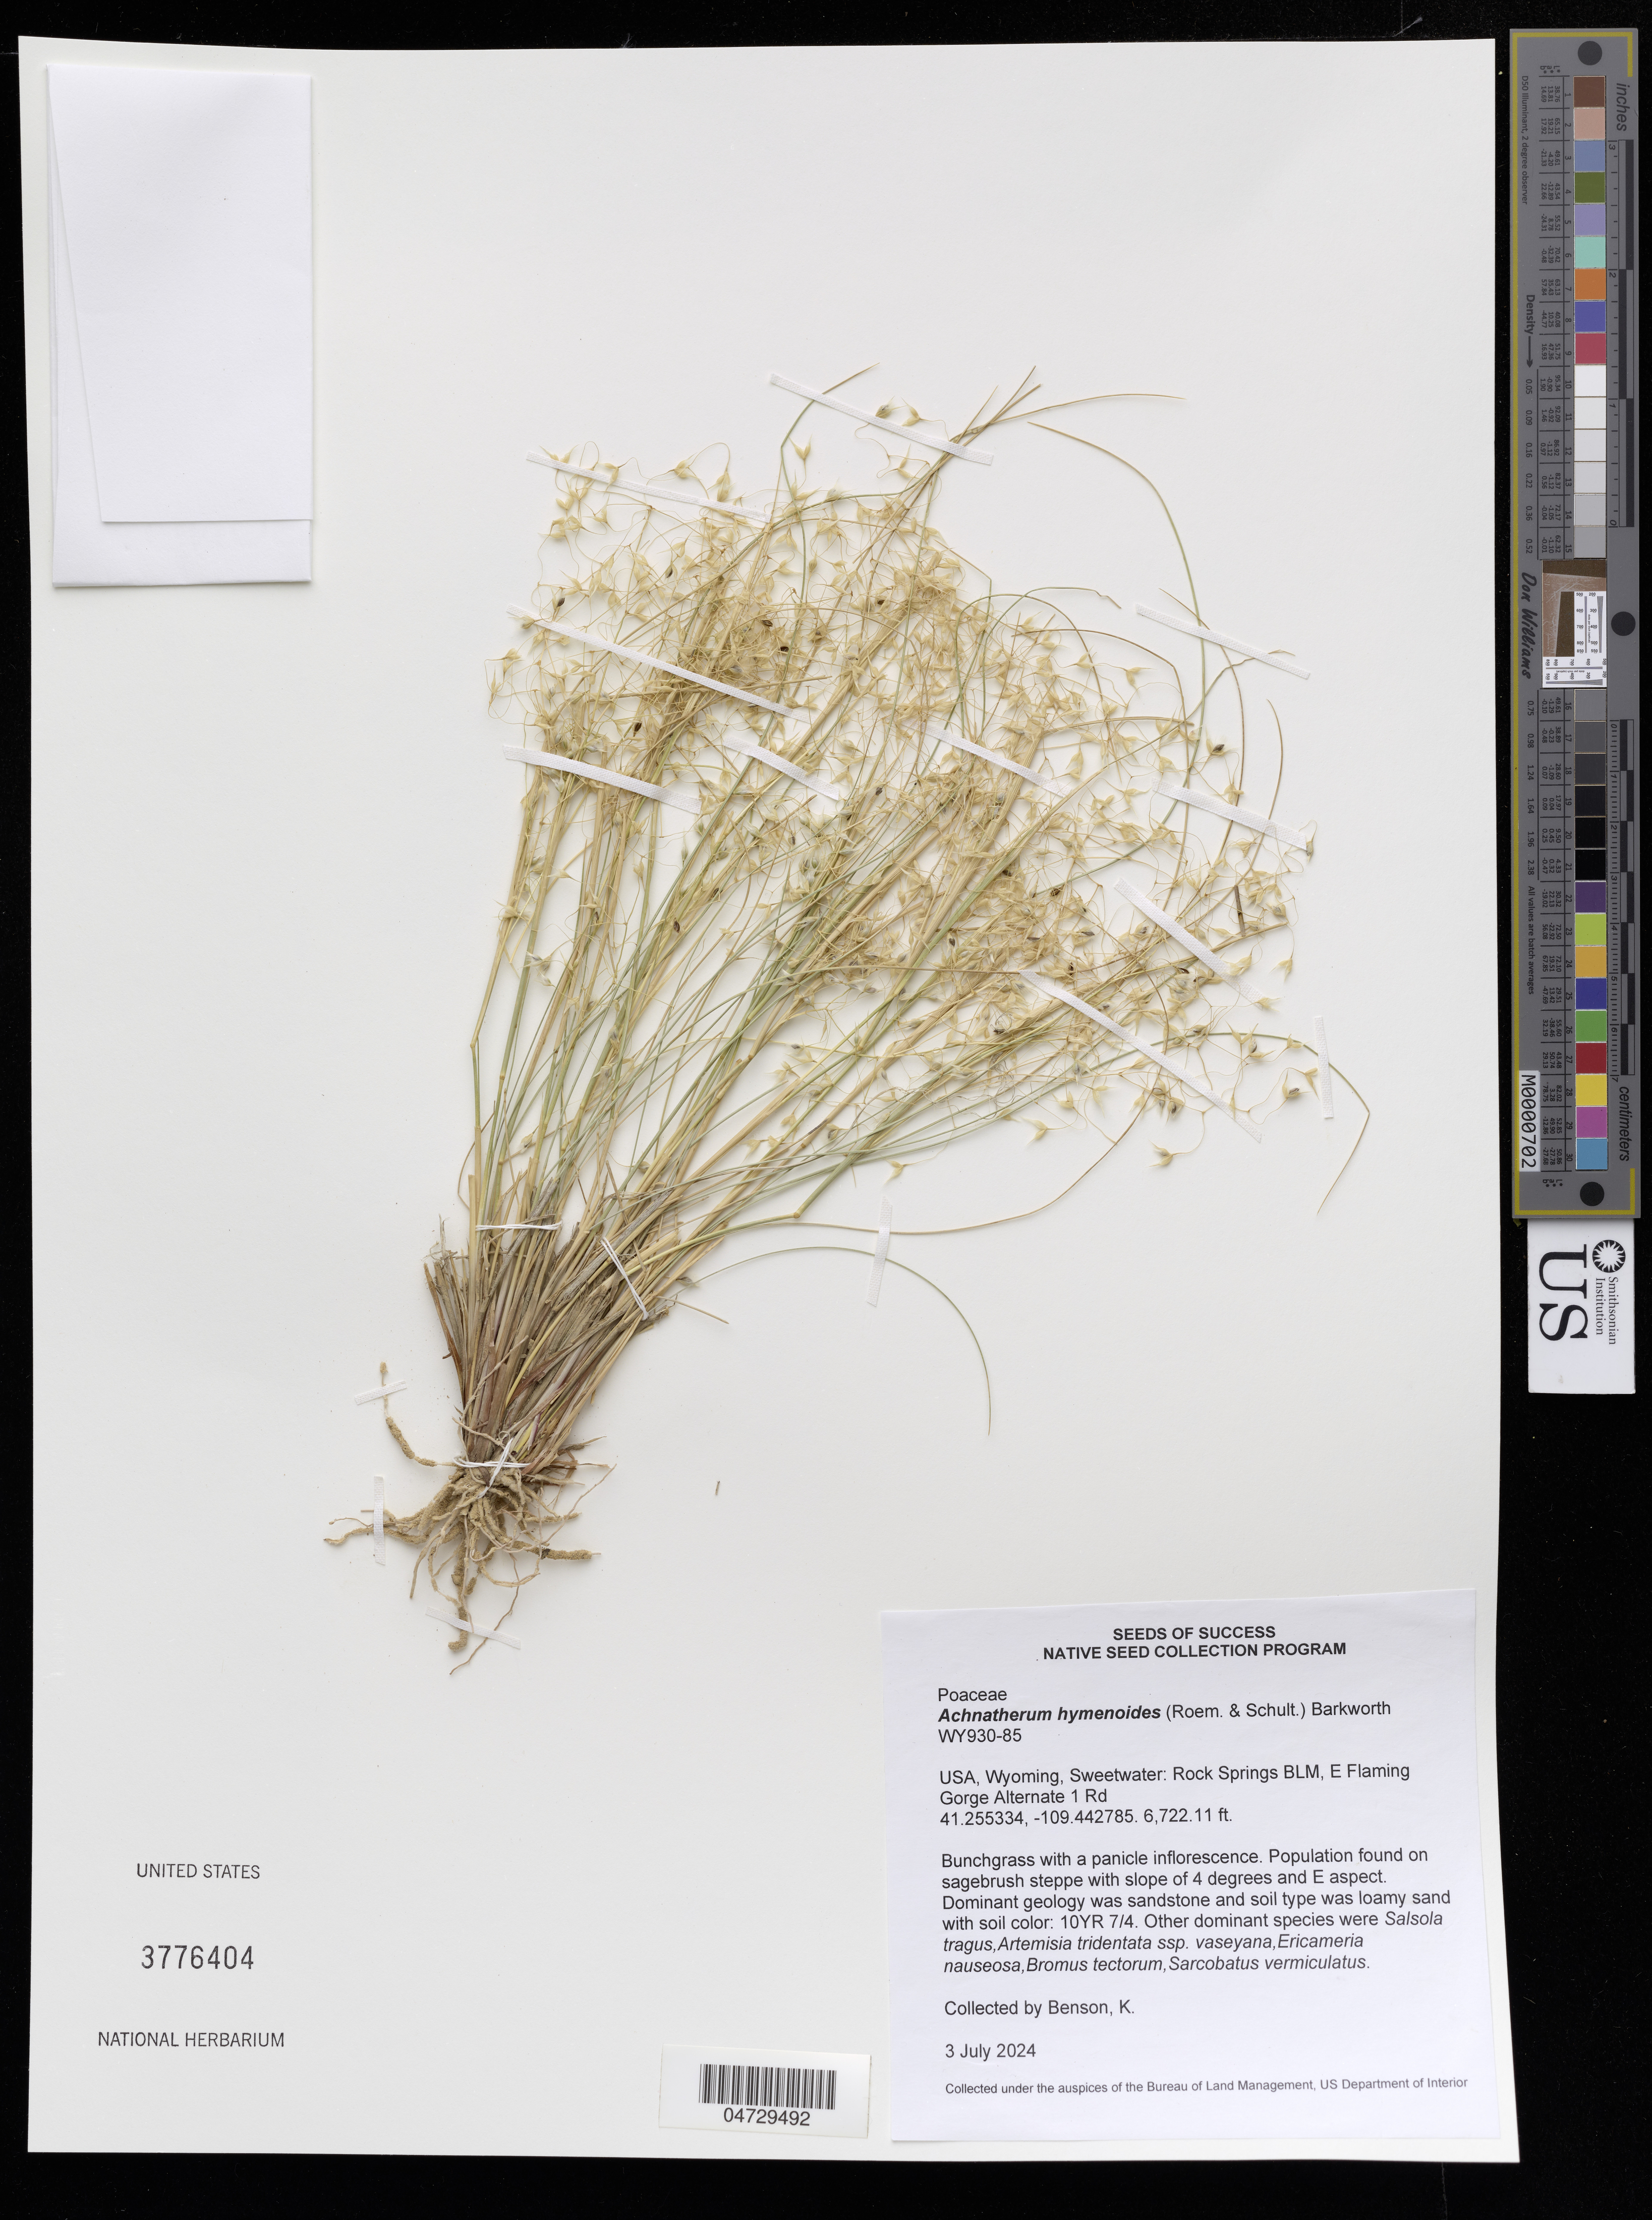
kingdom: Plantae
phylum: Tracheophyta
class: Liliopsida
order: Poales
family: Poaceae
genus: Achnatherum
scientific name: Achnatherum hymenoides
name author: (Roem. & Schult.) Barkworth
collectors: K. Benson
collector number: WY930-85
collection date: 2024-07-03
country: United States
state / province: Wyoming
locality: USA, Wyoming, Sweetwater: Rock Springs BLM, E Flaming Gorge Alternate 1 Rd.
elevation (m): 2064.14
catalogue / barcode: US 3776404